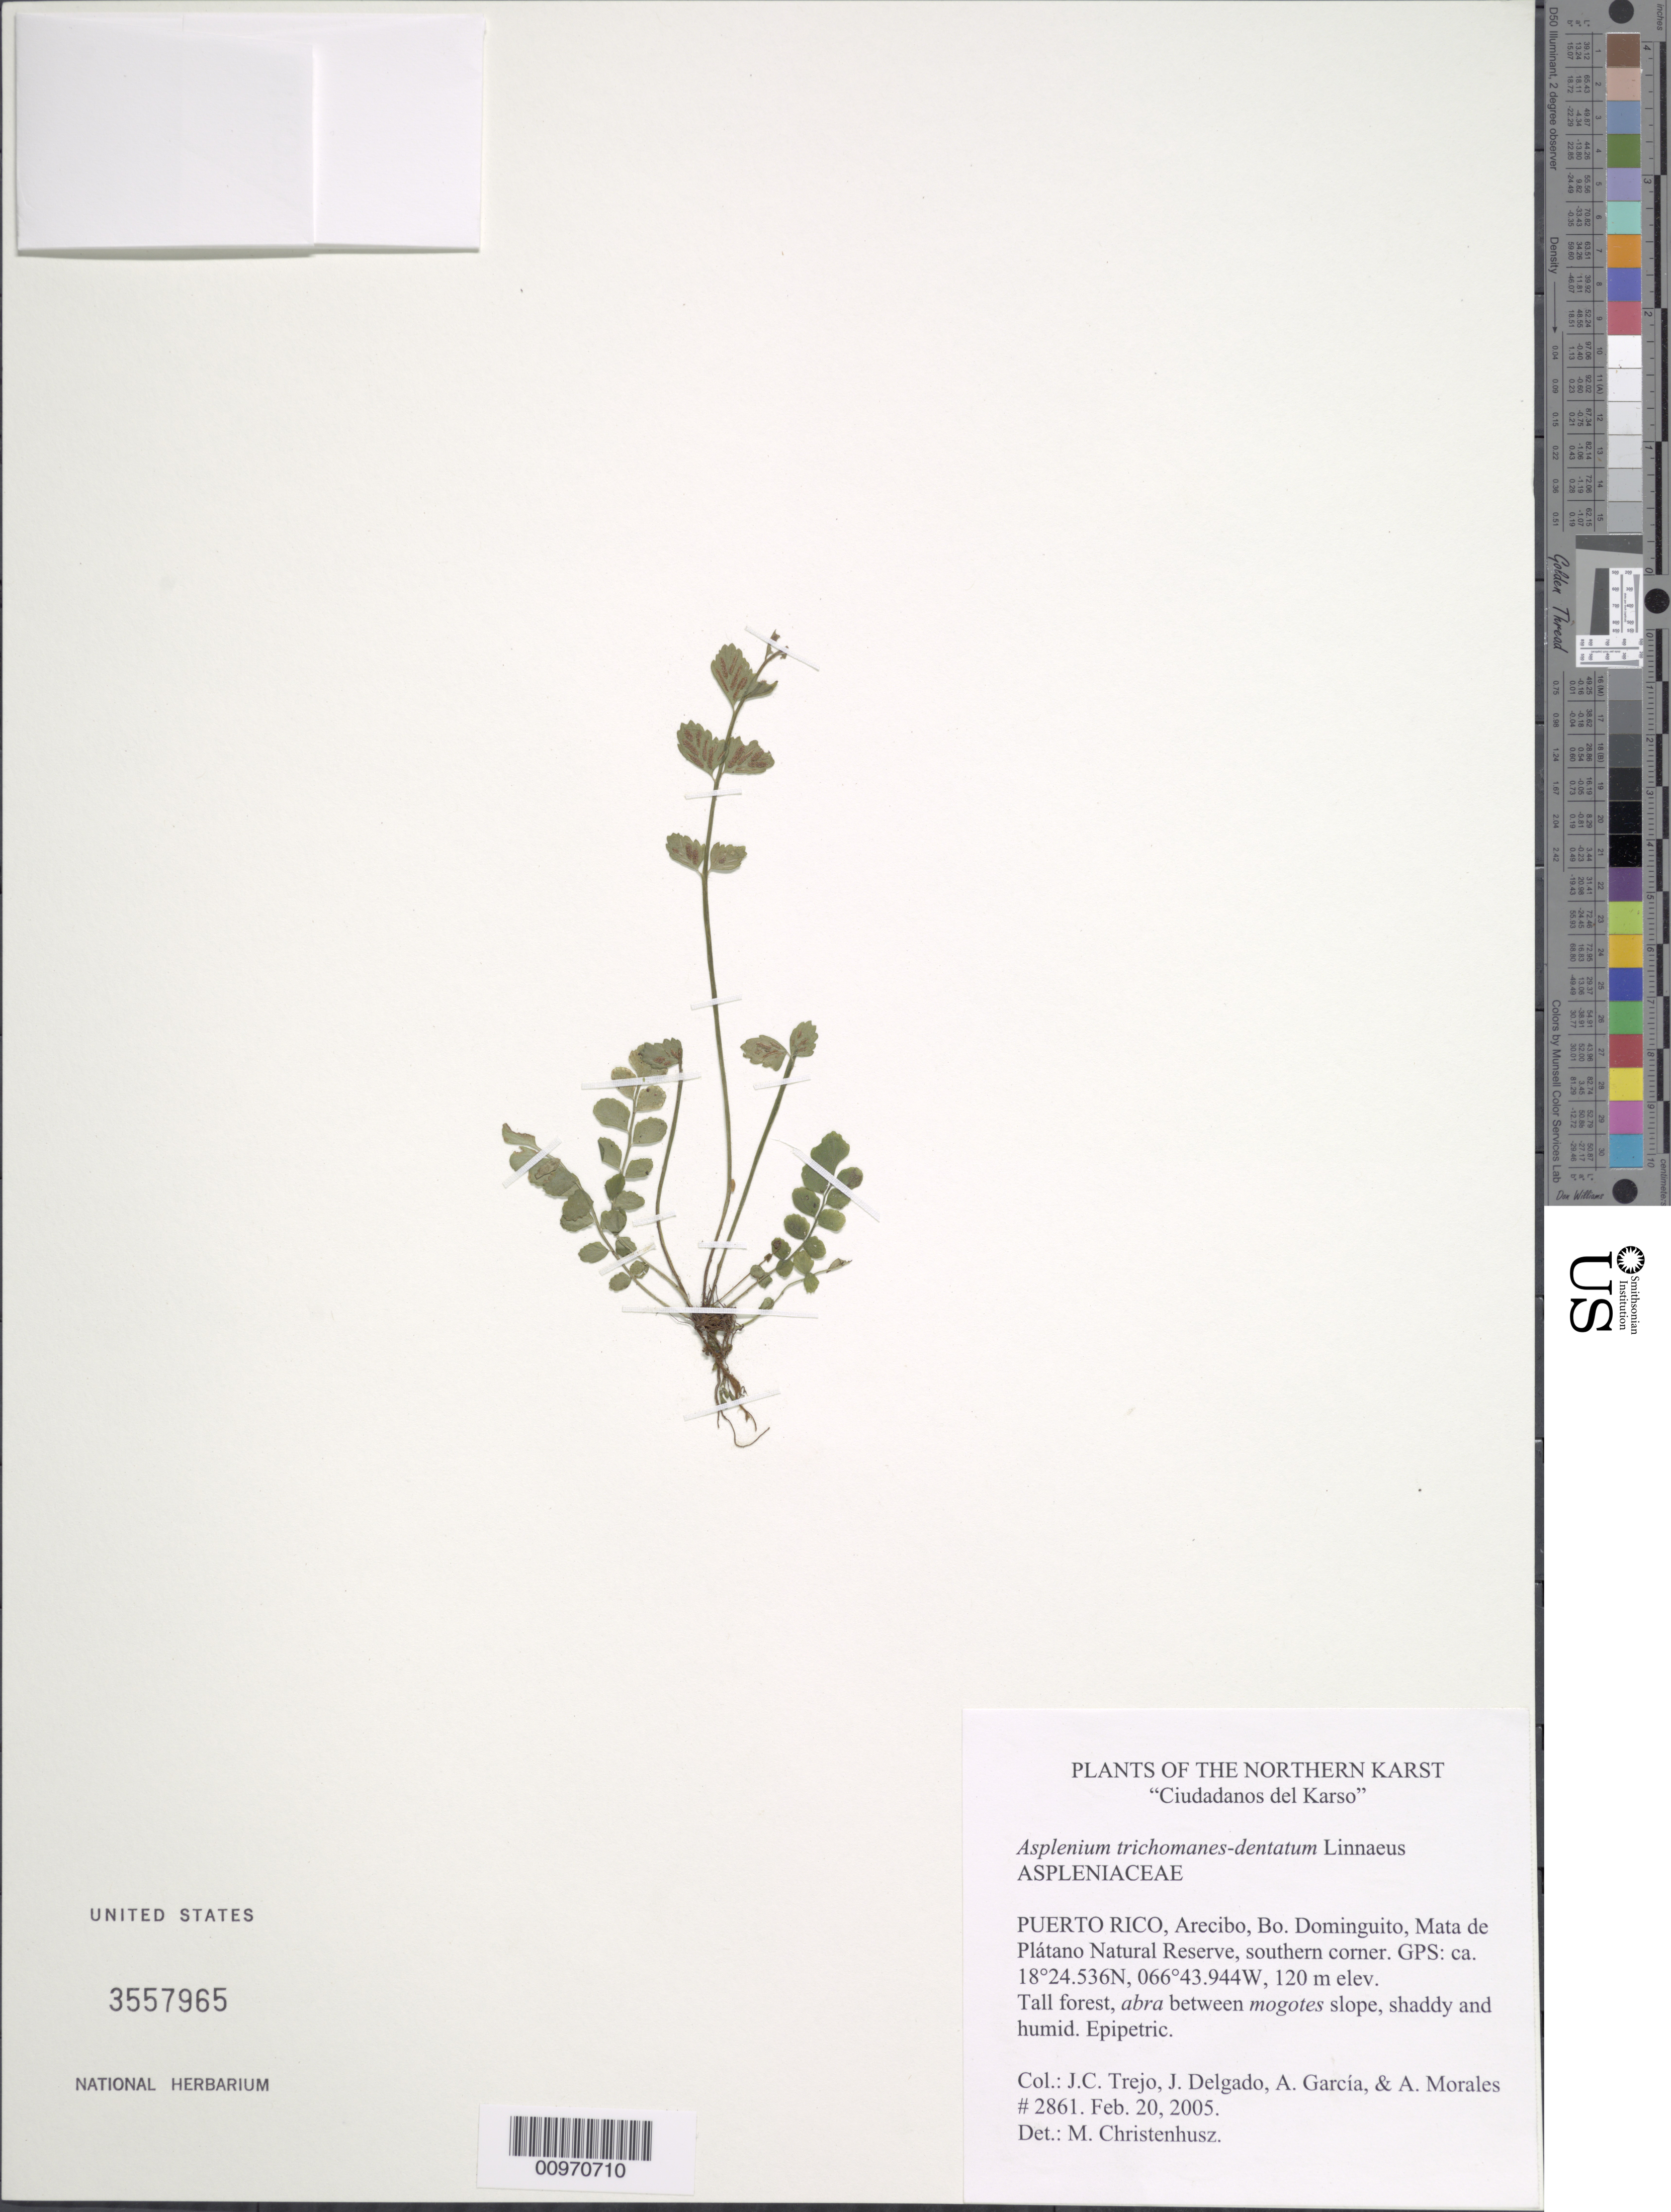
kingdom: Plantae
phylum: Tracheophyta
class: Polypodiopsida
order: Polypodiales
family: Aspleniaceae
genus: Asplenium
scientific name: Asplenium trichomanes-dentatum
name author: L.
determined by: Christenhusz, M. J. M.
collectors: J. C. Trejo-Torres, J. Delgado, A. García & A. Morales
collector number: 2861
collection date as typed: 20 Feb 2005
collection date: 2005-02-20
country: Puerto Rico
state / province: Arecibo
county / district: Bo. Dominguito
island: Puerto Rico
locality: Mata de Plátano Natural Reserve, southern corner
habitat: Tall forest, abra between mogotes slope, shady and humid.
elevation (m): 120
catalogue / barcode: US 3557965